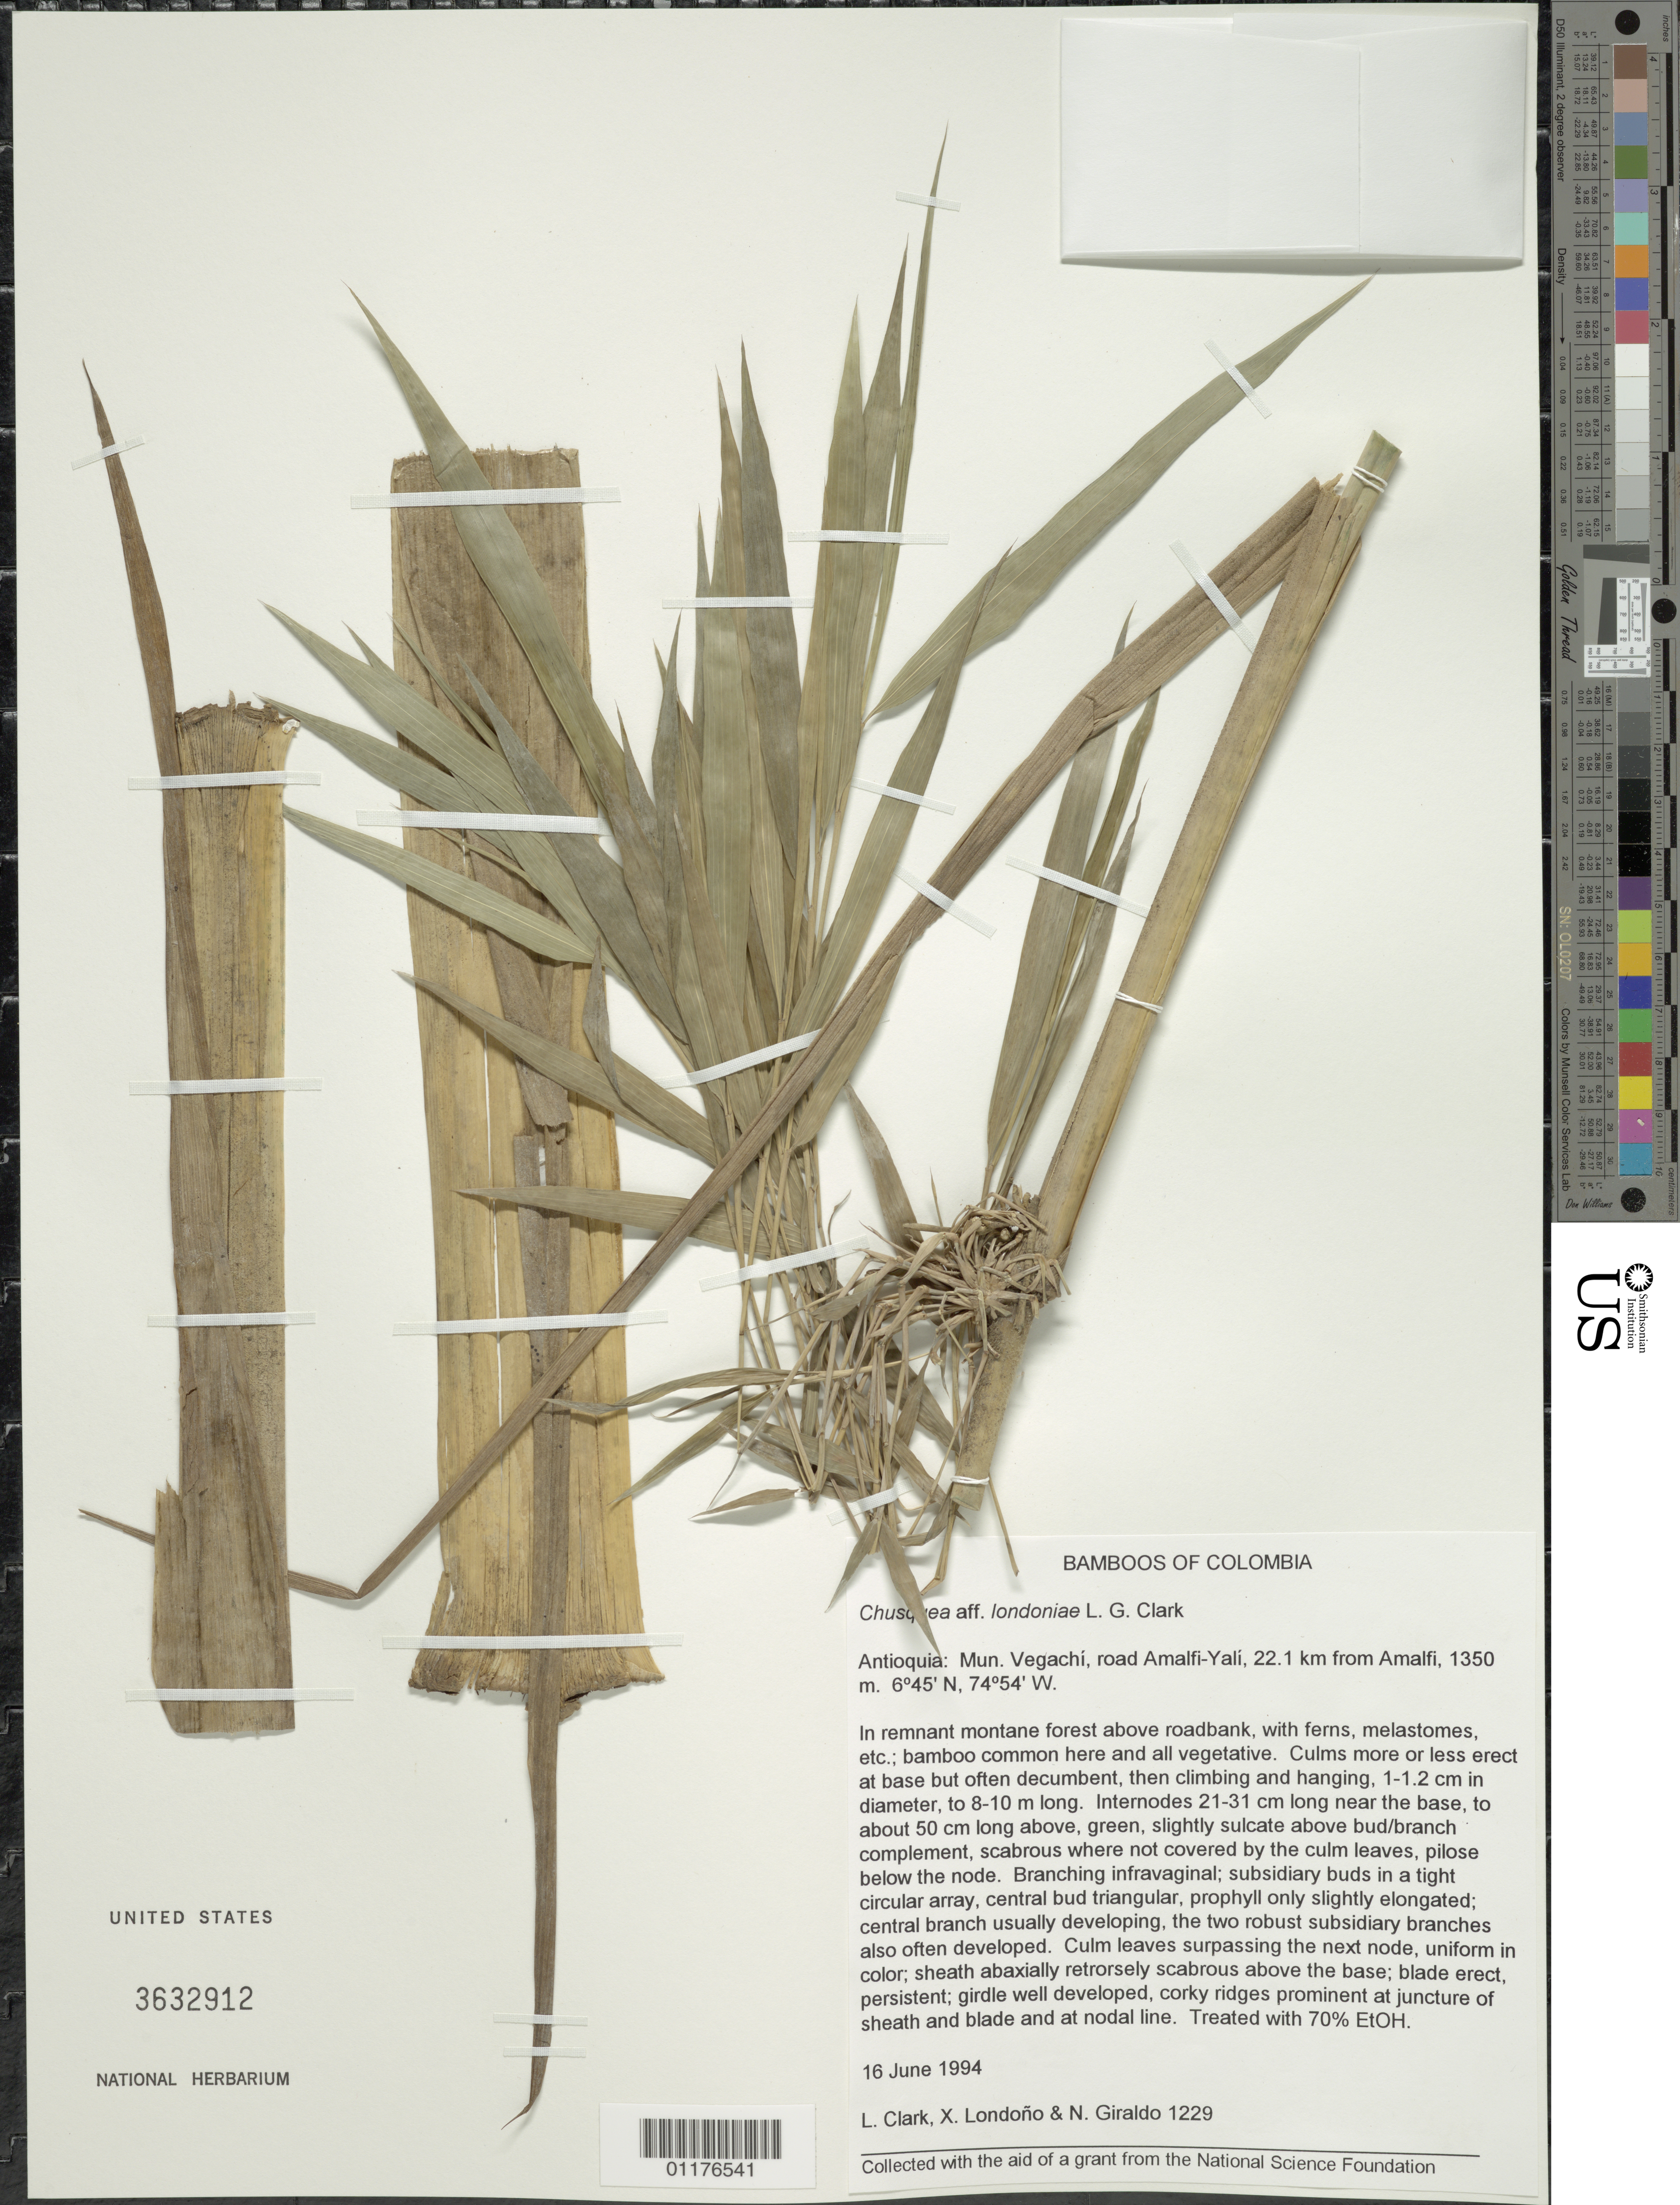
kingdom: Plantae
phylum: Tracheophyta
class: Liliopsida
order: Poales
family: Poaceae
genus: Chusquea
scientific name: Chusquea londoniae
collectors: L. G. Clark, X. Londoño & N. Giraldo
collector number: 1229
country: Colombia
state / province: Antioquiá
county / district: Vegachi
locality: Road Amalfi-Yali, from Amalfi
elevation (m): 1350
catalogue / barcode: US 3632912